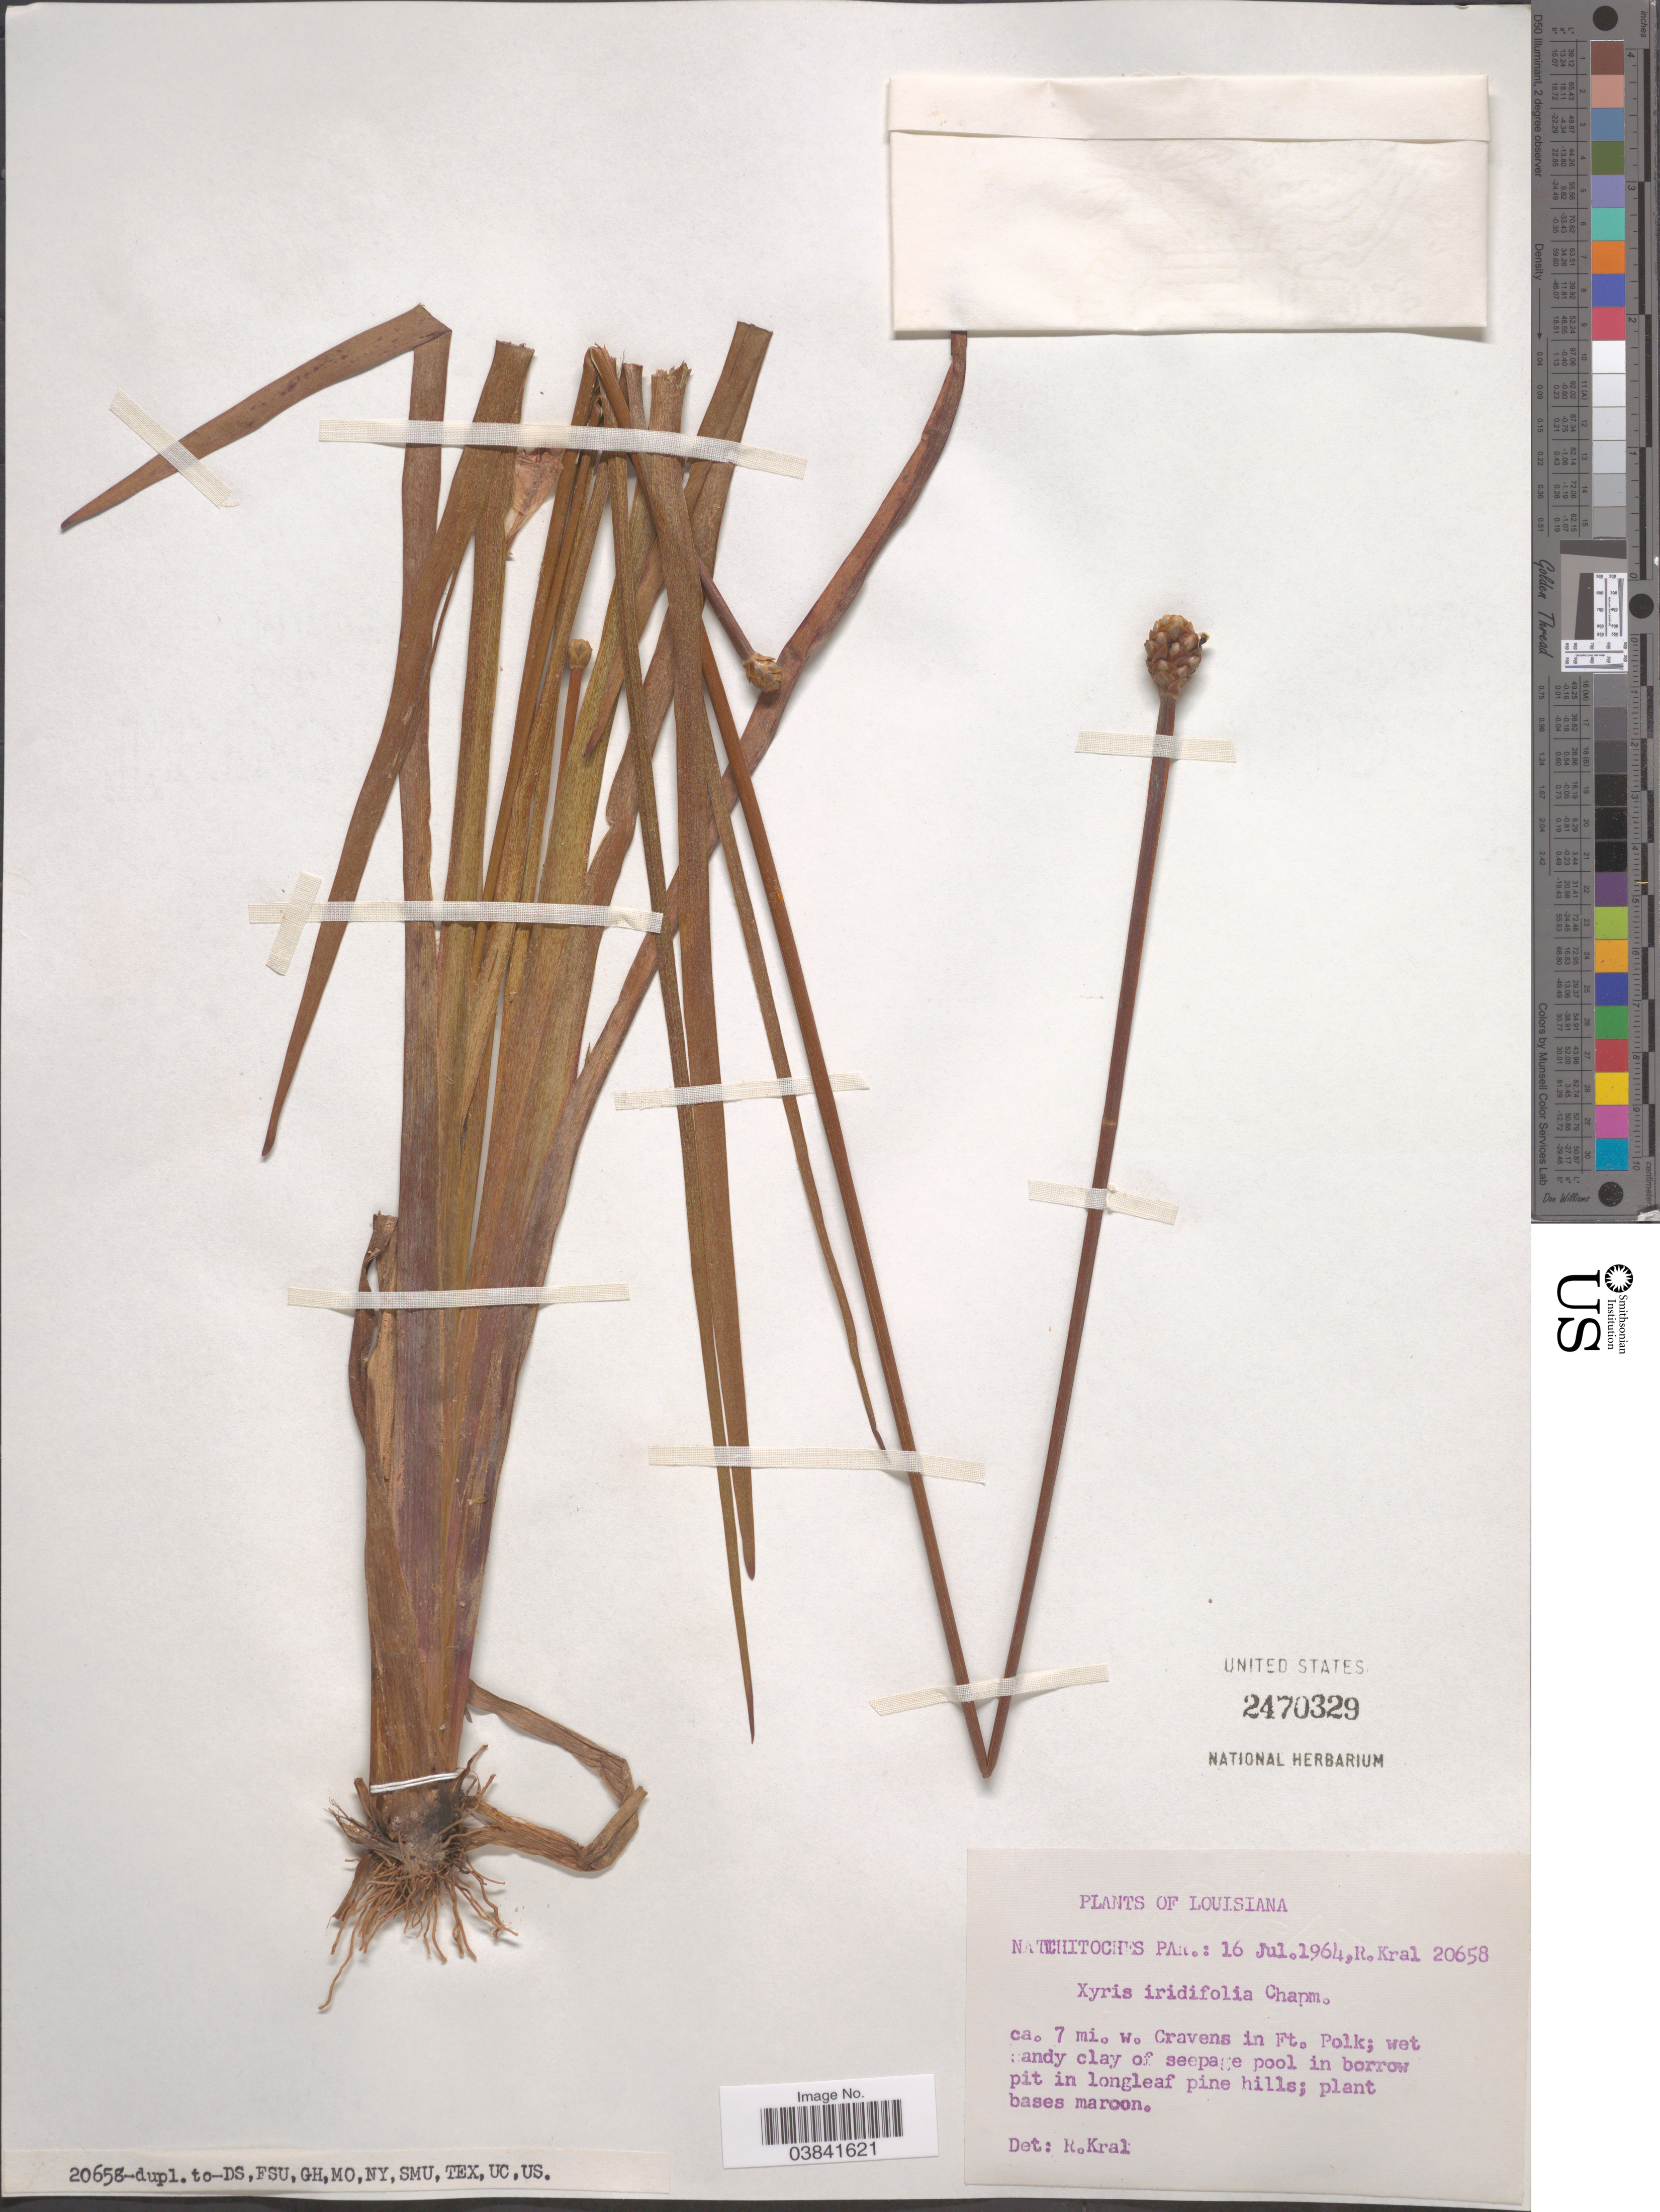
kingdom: Plantae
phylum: Tracheophyta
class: Liliopsida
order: Poales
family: Xyridaceae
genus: Xyris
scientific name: Xyris iridifolia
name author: Chapm.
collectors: R. Kral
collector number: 20658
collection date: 1964-07-16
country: United States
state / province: Louisiana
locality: Natchitoches Par.: ca. 7 mi. w. Cravens in Ft. Polk.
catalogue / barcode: US 2470329